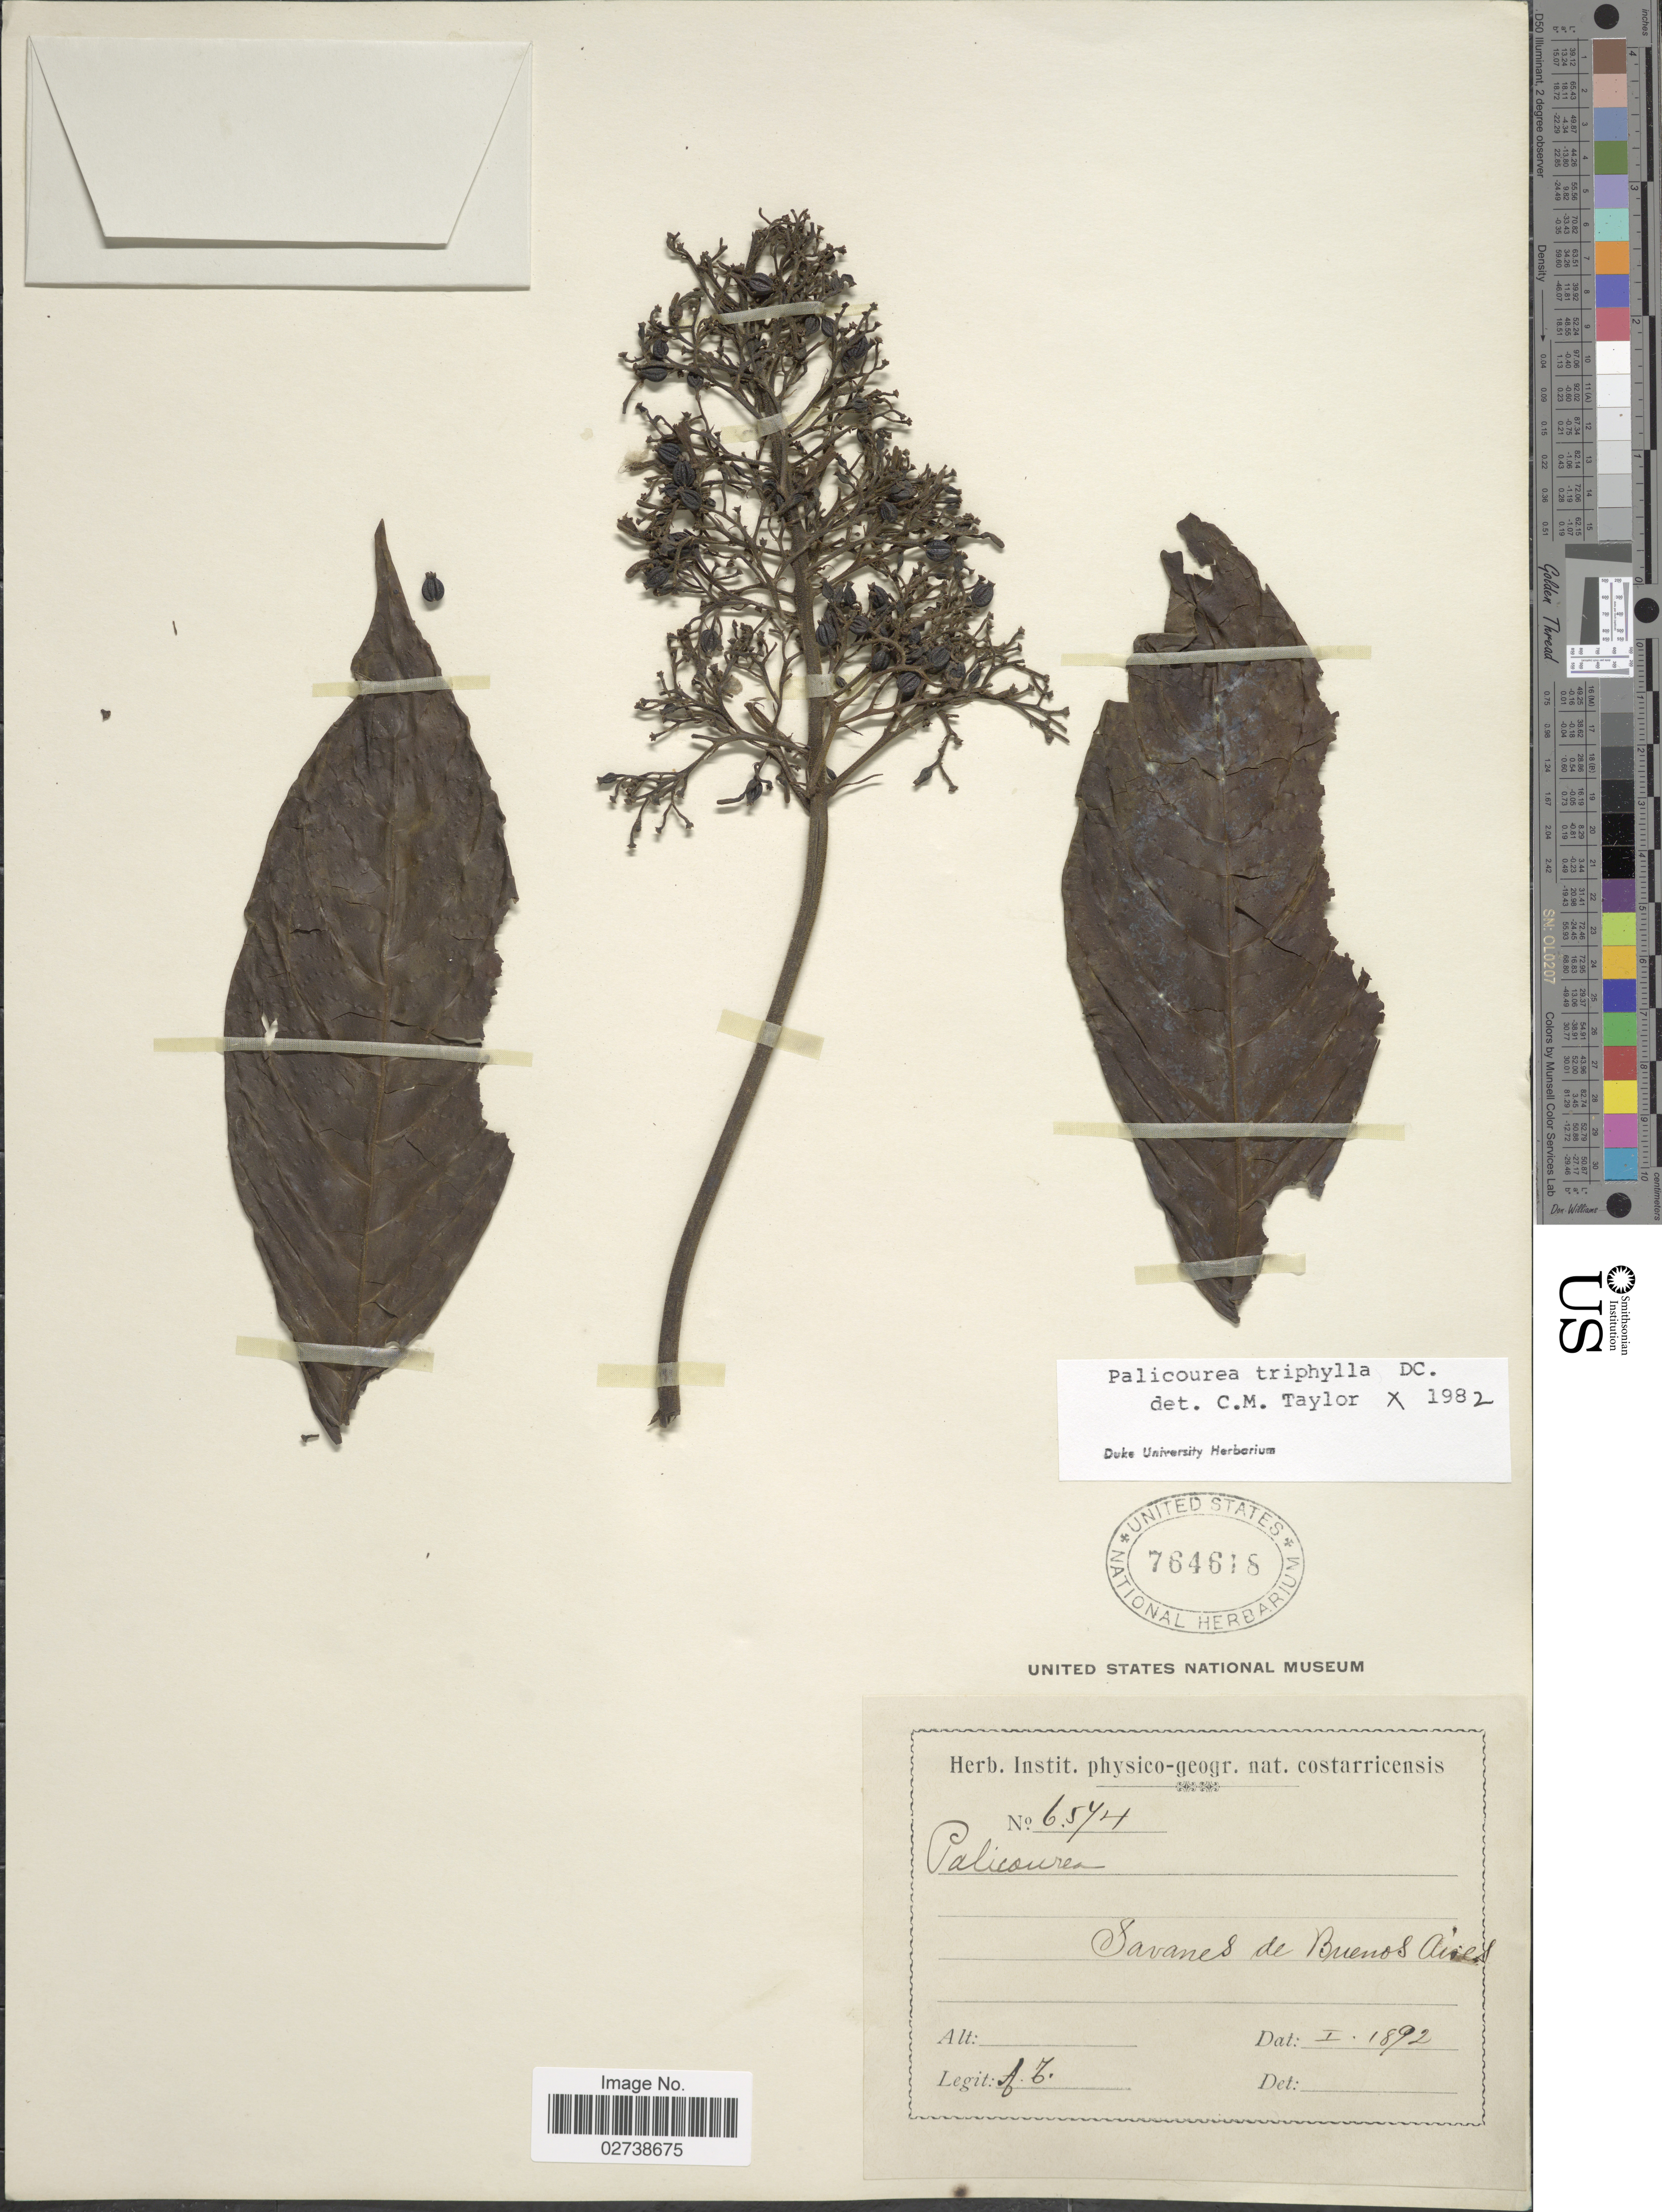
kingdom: Plantae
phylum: Tracheophyta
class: Magnoliopsida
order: Gentianales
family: Rubiaceae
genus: Palicourea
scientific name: Palicourea triphylla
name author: DC.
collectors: A. T.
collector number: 6574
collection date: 1892-01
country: Costa Rica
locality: Savanes de Buenos Aires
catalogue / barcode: US 764618